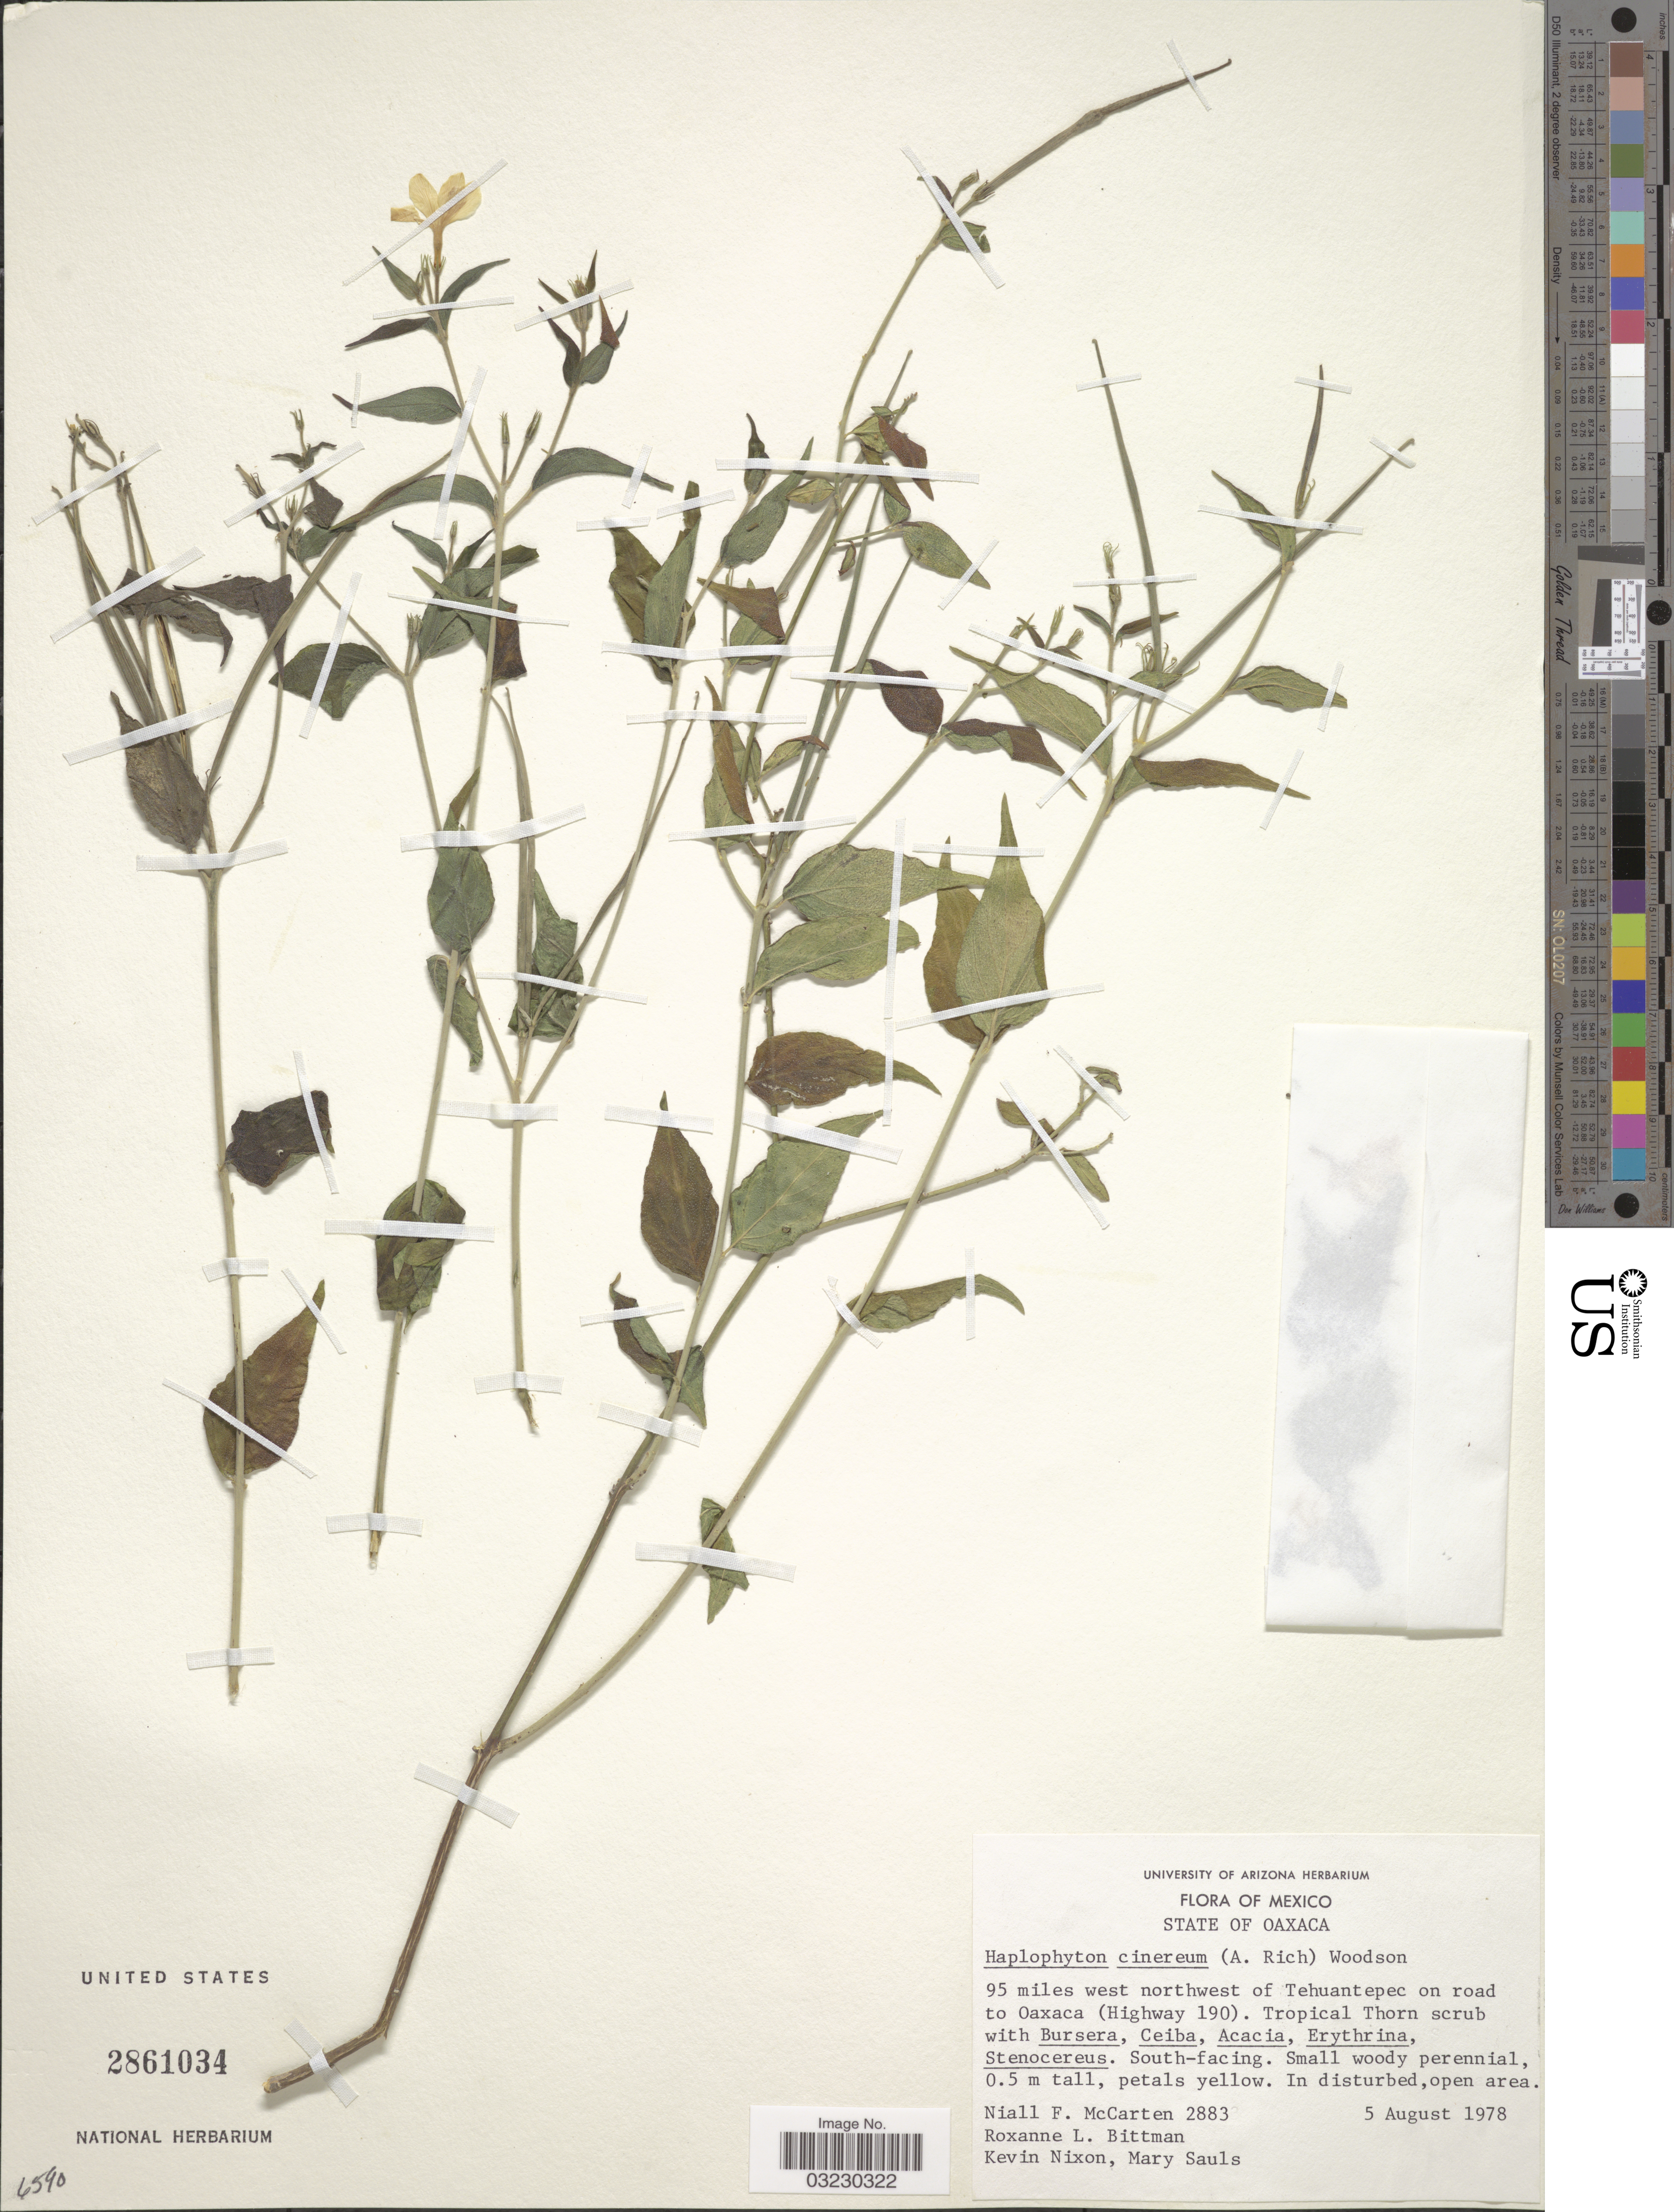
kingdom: Plantae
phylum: Tracheophyta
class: Magnoliopsida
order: Gentianales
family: Apocynaceae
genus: Haplophyton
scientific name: Haplophyton cinereum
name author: (A. Rich.) Woodson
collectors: N. McCarten, R. Bittman, K. Nixon & M. Sauls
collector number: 2883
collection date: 1978-08-05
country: Mexico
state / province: Oaxaca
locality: State of Oaxaca. 95 miles west northwest of Tehuantepec on road to Oaxaca (Highway 190).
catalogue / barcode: US 2861034